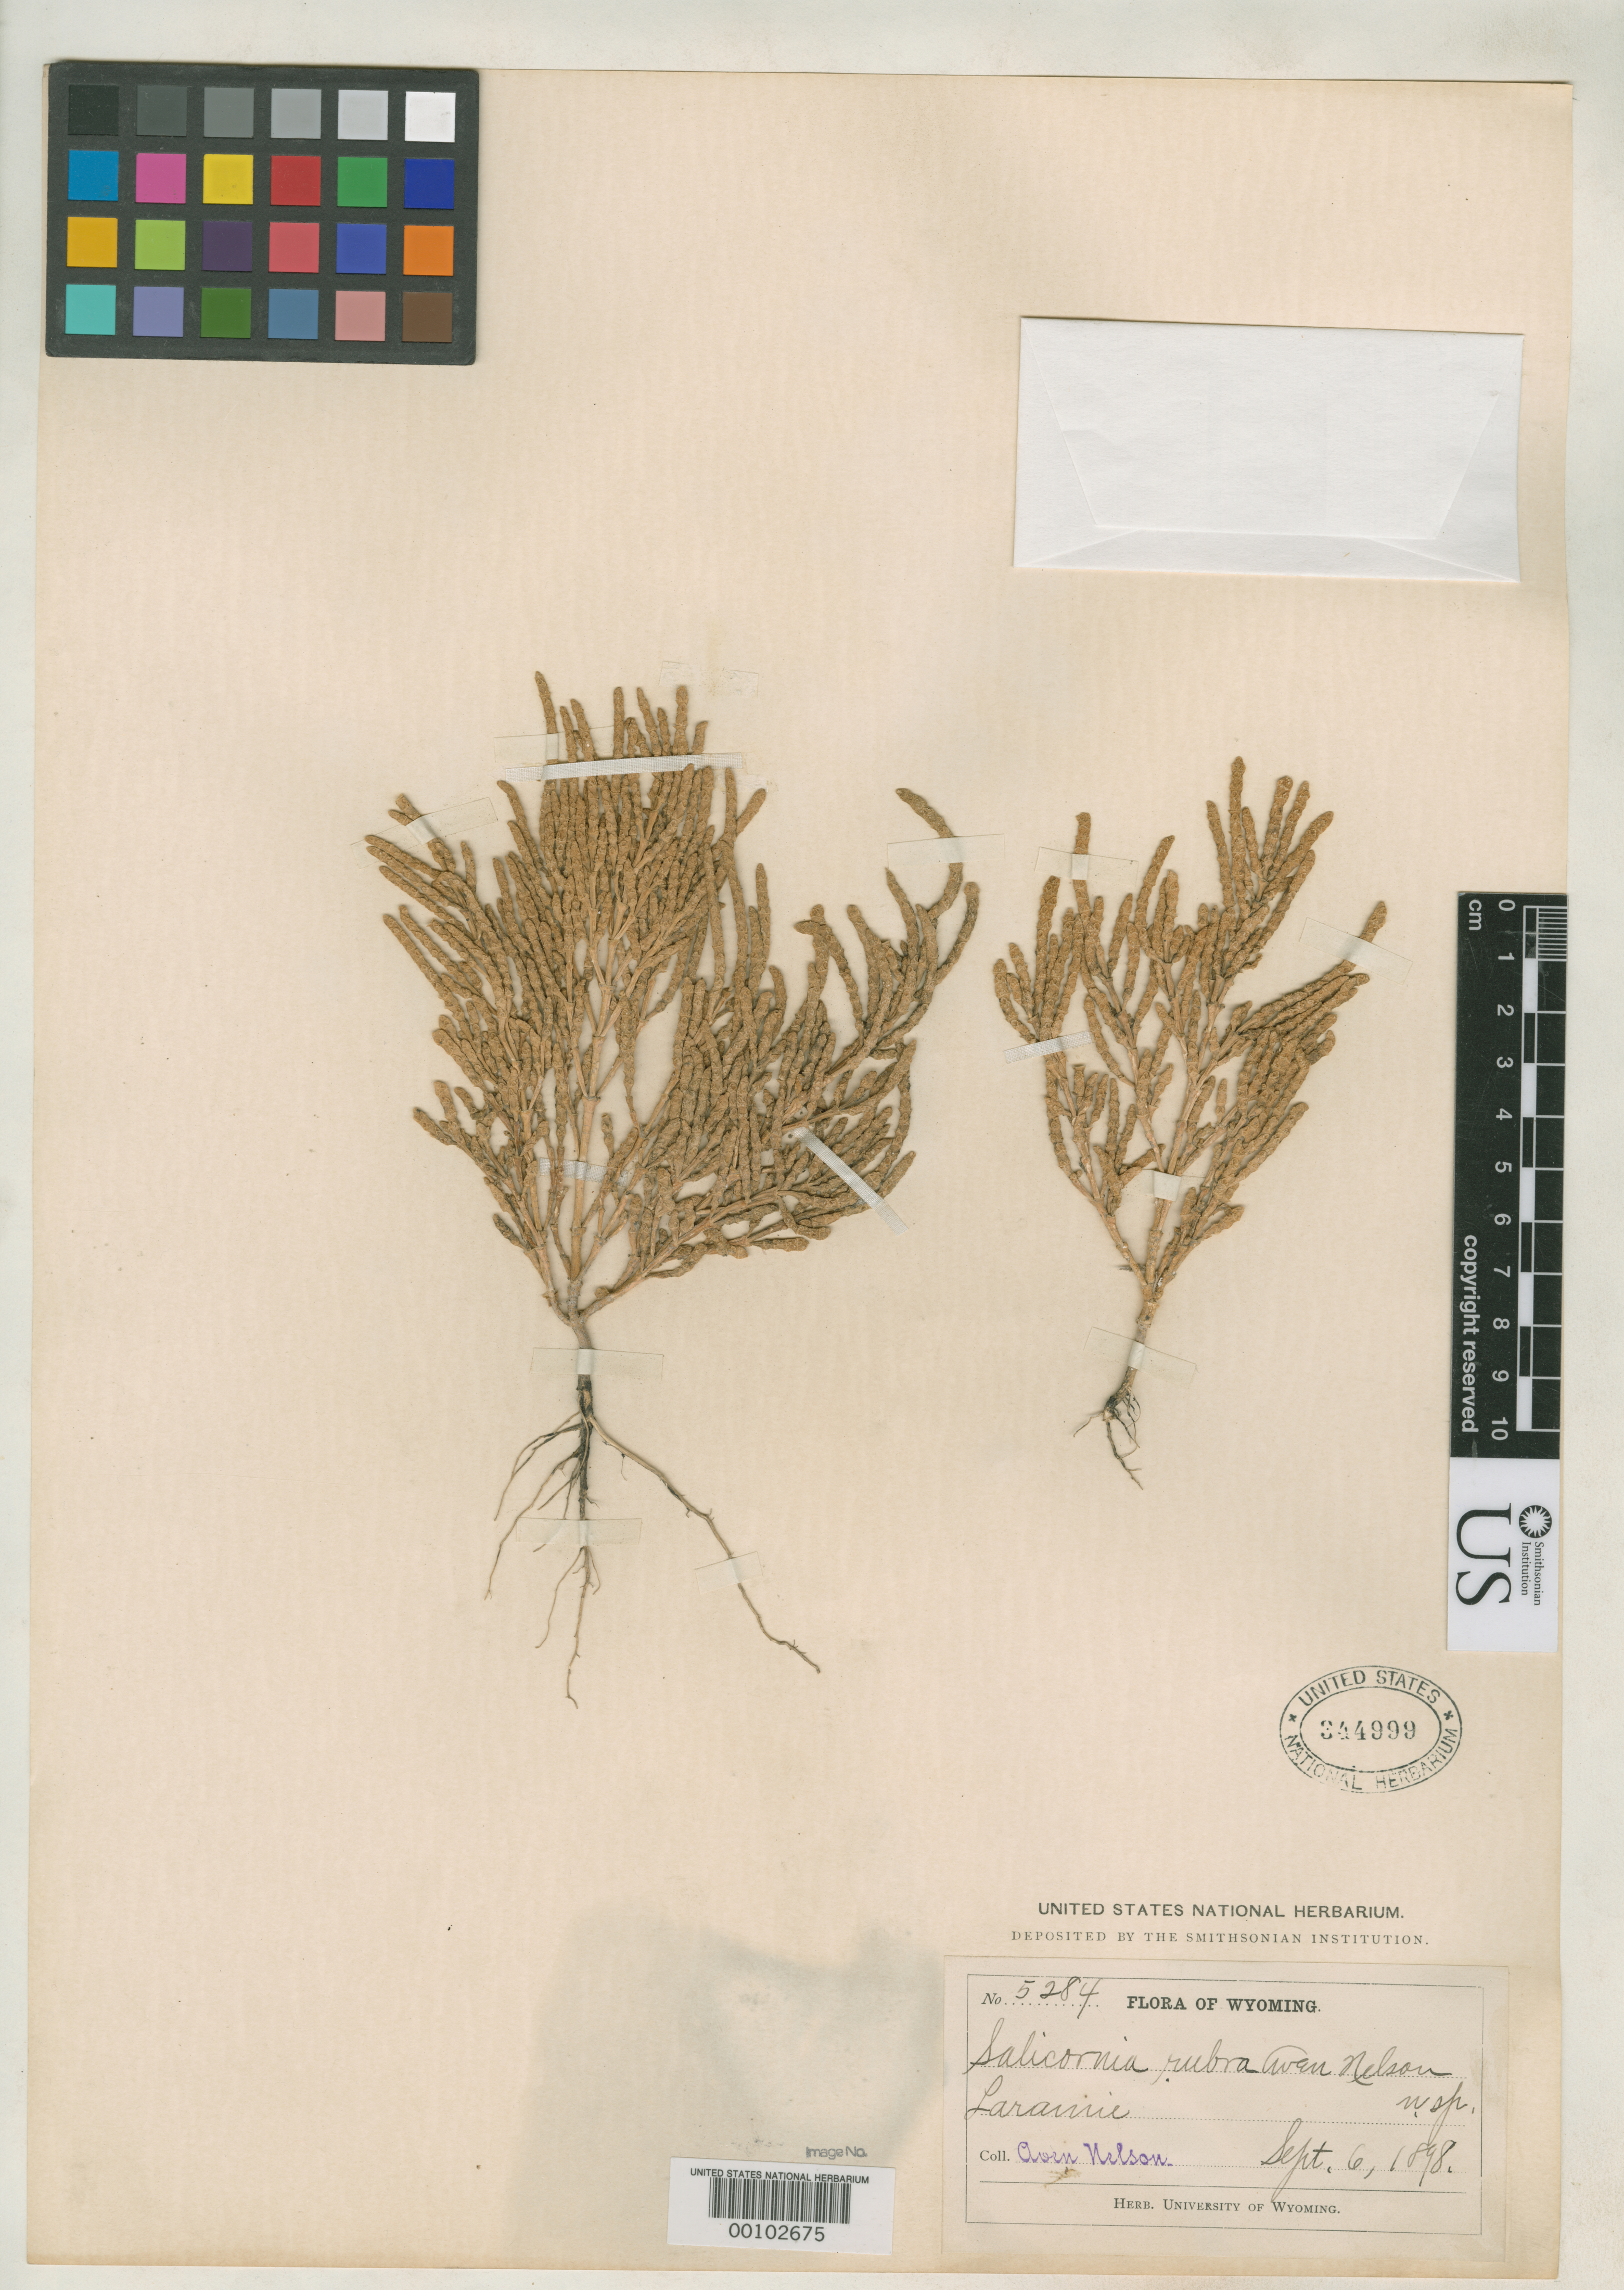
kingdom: Plantae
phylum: Tracheophyta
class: Magnoliopsida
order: Caryophyllales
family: Amaranthaceae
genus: Salicornia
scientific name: Salicornia rubra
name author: A. Nelson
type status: Isotype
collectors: A. Nelson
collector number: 5284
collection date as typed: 06 Sep 1898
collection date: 1898-09-06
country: United States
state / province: Wyoming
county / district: Albany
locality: Laramie.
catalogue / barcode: US 344999